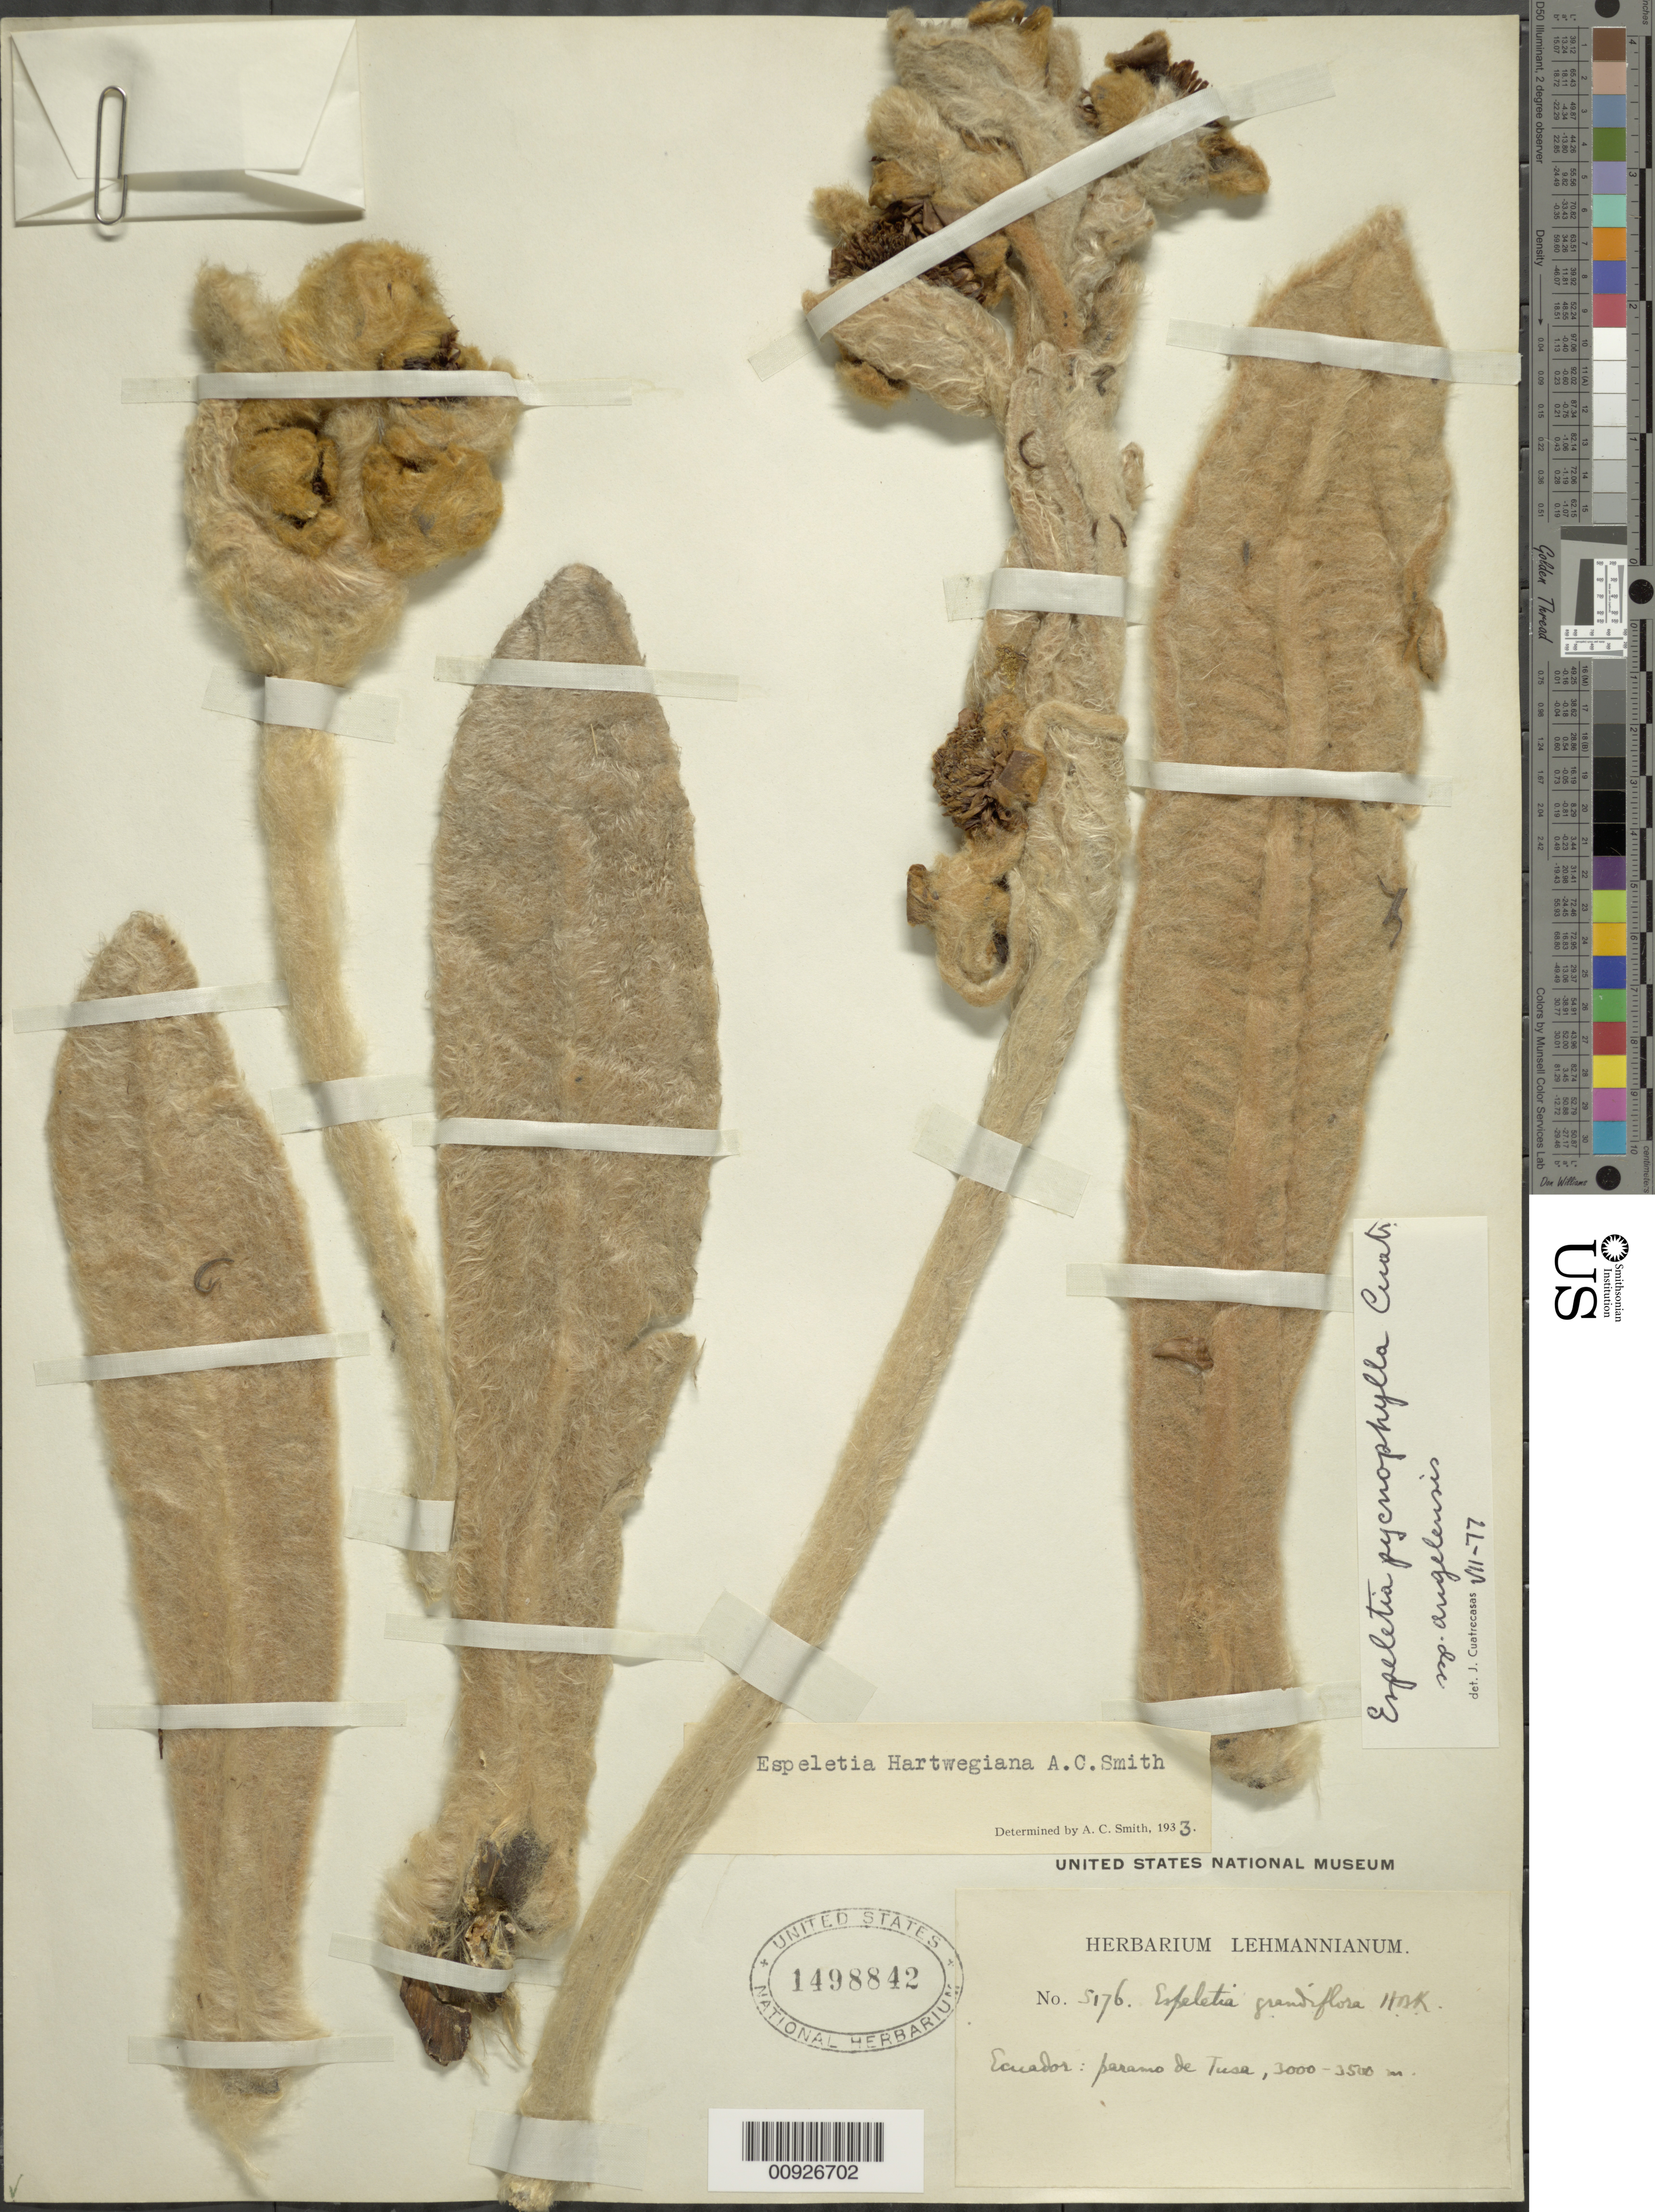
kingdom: Plantae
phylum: Tracheophyta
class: Magnoliopsida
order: Asterales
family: Asteraceae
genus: Espeletia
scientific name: Espeletia pycnophylla subsp. angelensis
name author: Cuatrec.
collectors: F. C. Lehmann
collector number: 5176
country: Ecuador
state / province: Carchi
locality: Páramo de Tusa.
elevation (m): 3000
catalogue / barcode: US 1498842